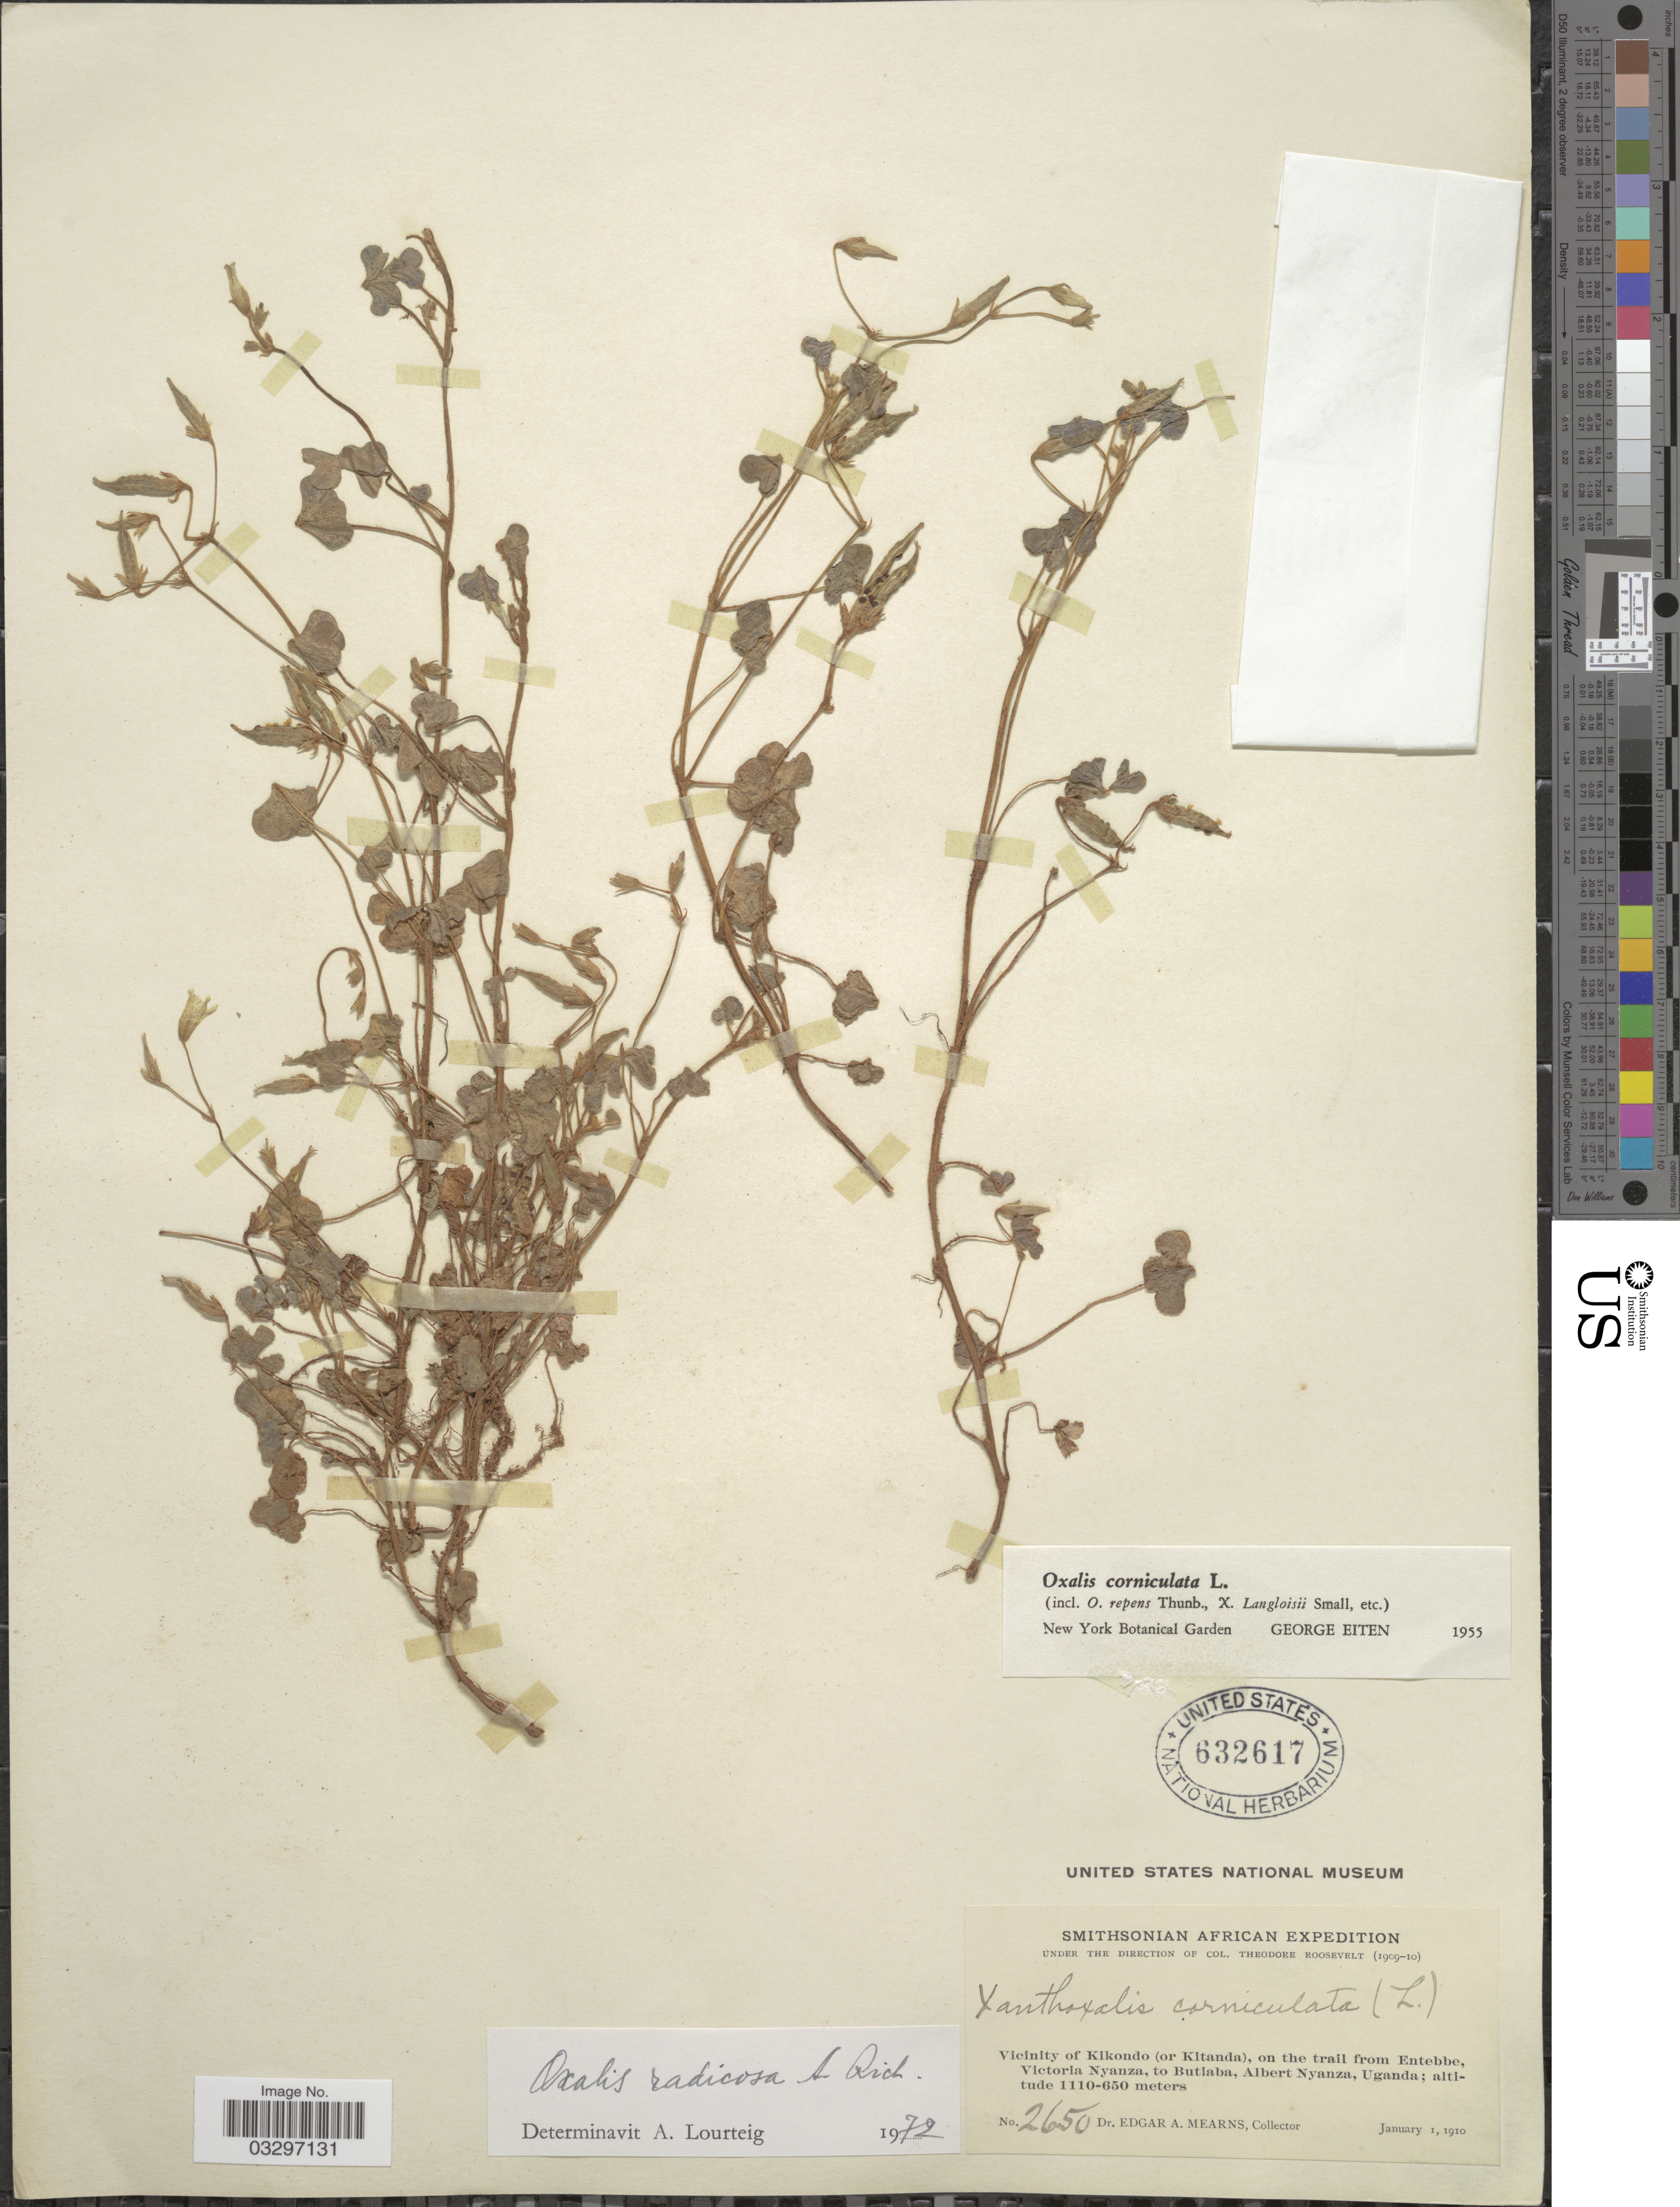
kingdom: Plantae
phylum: Tracheophyta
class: Magnoliopsida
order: Oxalidales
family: Oxalidaceae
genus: Oxalis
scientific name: Oxalis radicosa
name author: A. Rich.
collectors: E. A. Mearns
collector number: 2650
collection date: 1910-01-01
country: Uganda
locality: Vicinity of Kikondo (or Kitanda), on the trail from Entebbe, Victoria Nyanza, to Butiaba, Albert Nyanza.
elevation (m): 650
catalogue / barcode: US 632617